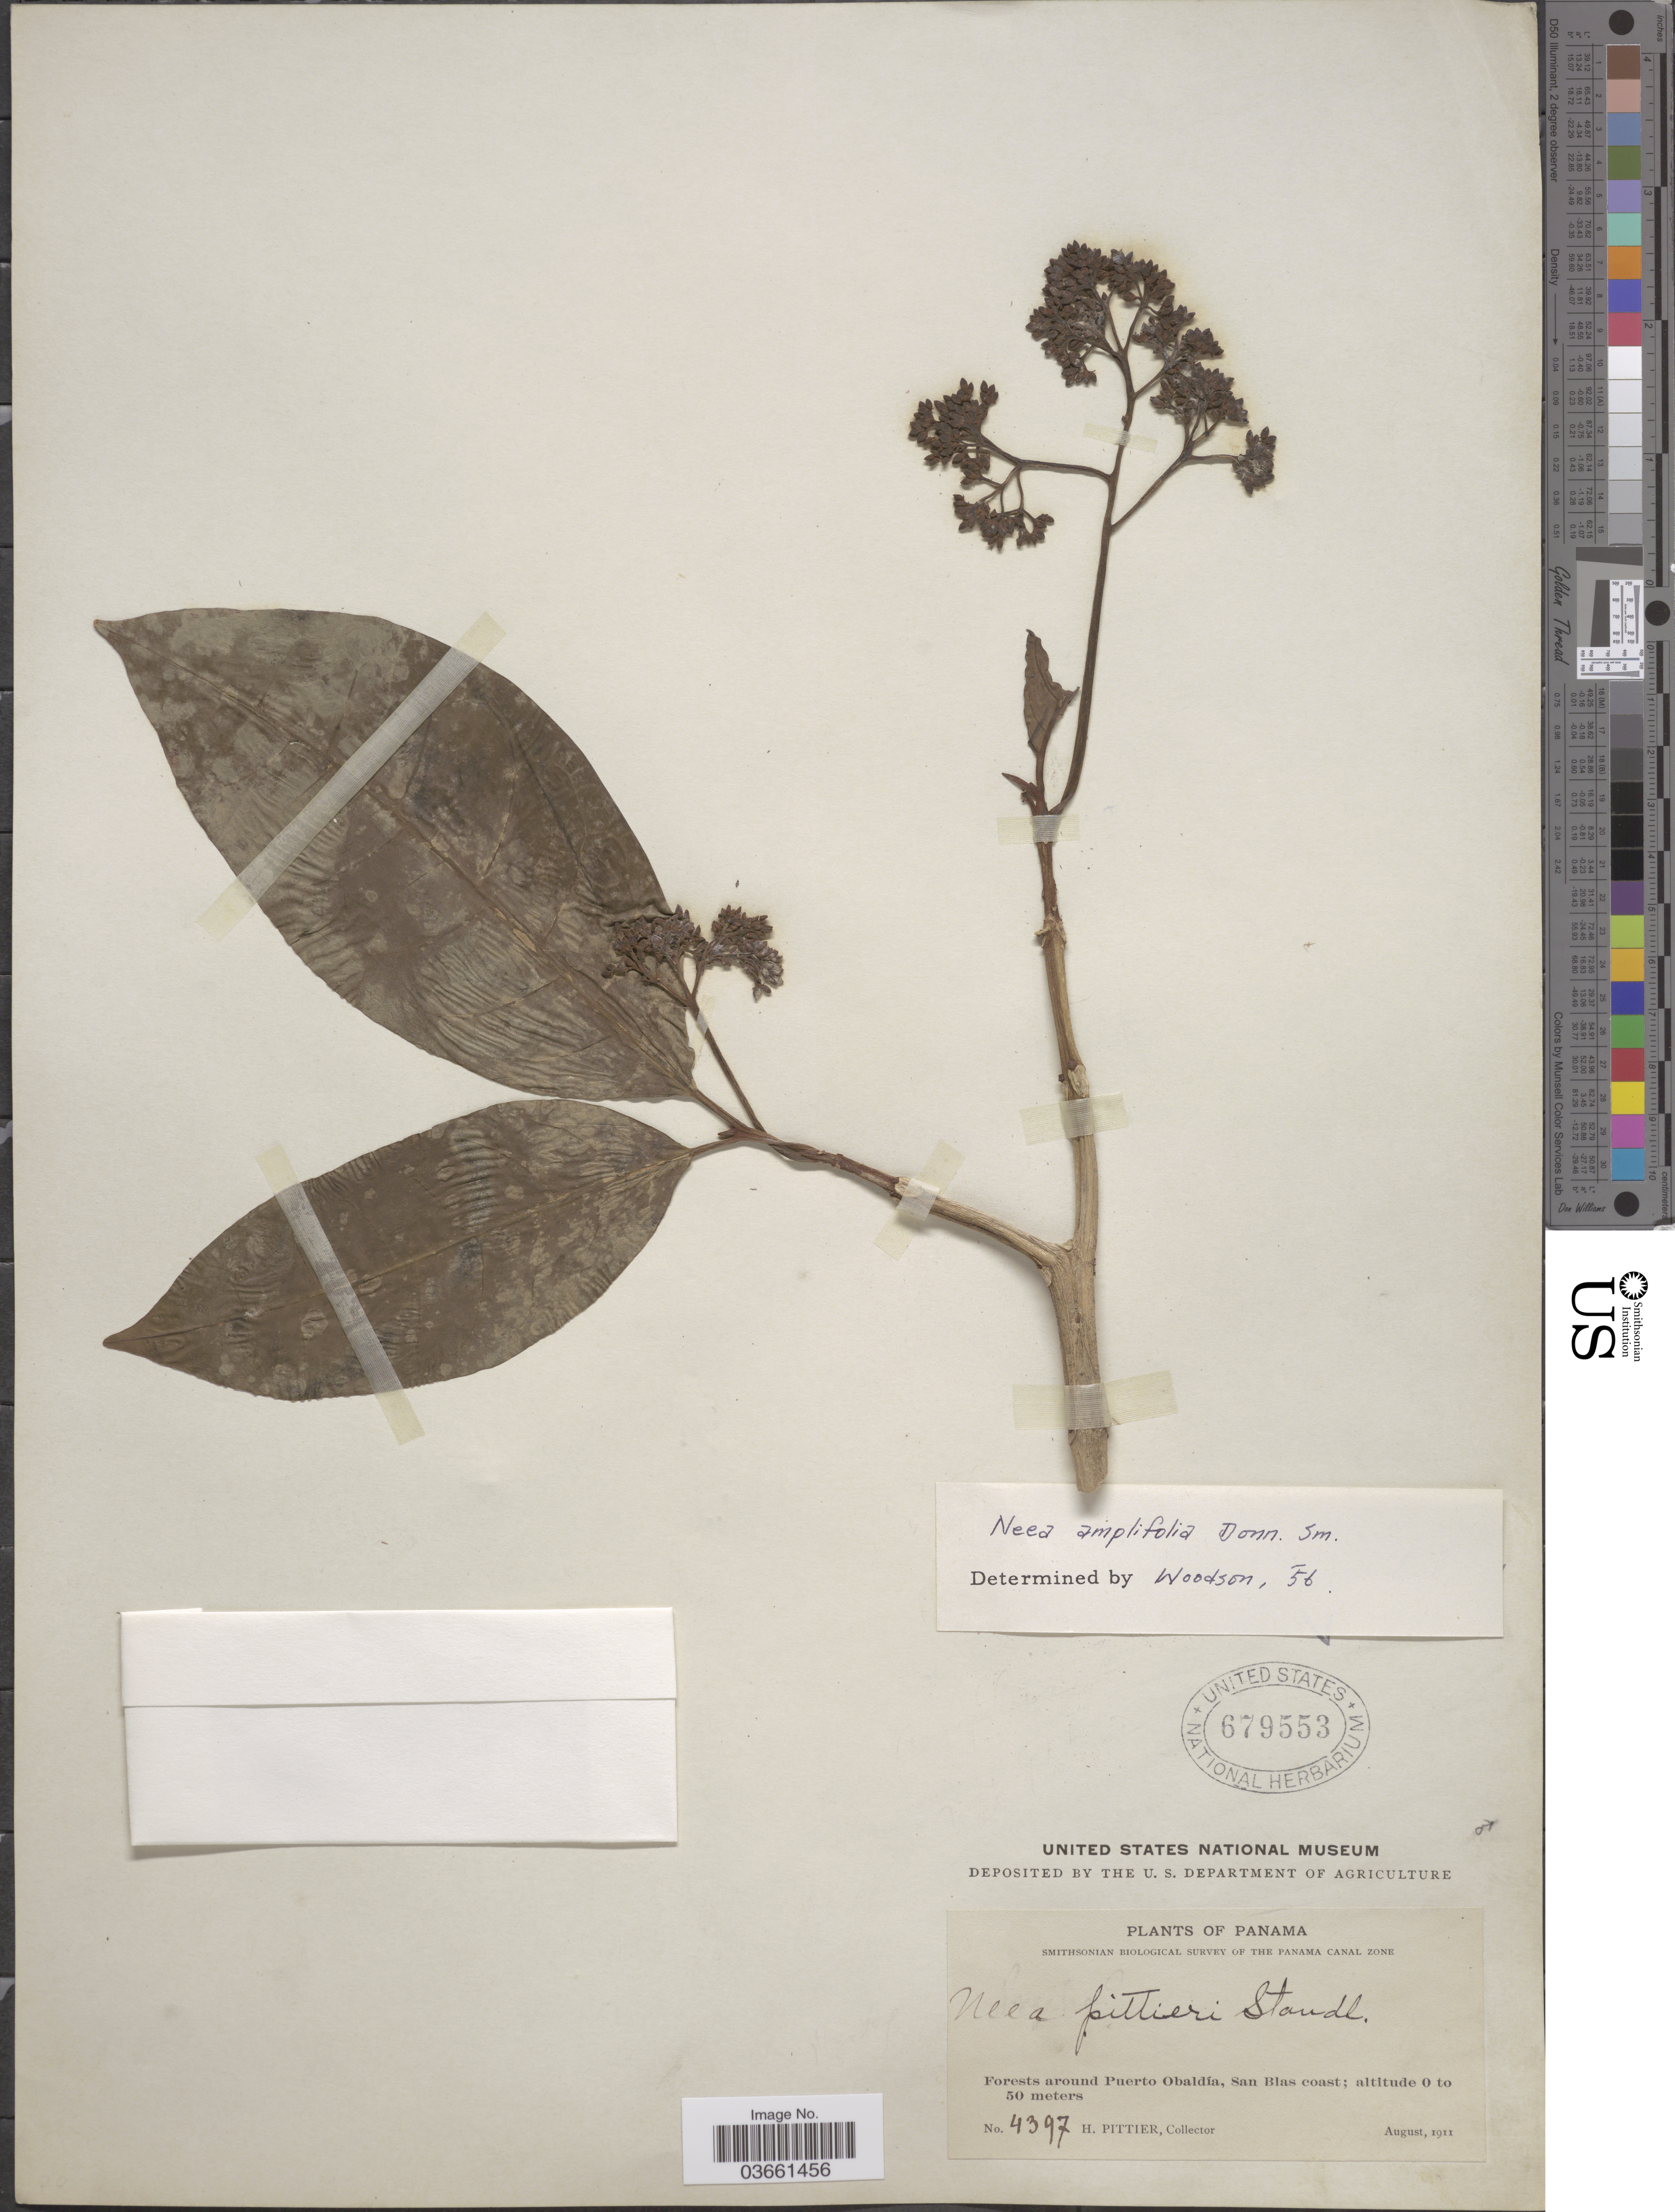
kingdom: Plantae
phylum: Tracheophyta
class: Magnoliopsida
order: Caryophyllales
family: Nyctaginaceae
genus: Neea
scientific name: Neea amplifolia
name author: Donn. Sm.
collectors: H. F. Pittier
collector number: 4397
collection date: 1911-08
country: Panama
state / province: Kuna Yala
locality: Forests around Puerto Obaldía, San Blas coast.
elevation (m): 0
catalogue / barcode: US 679553